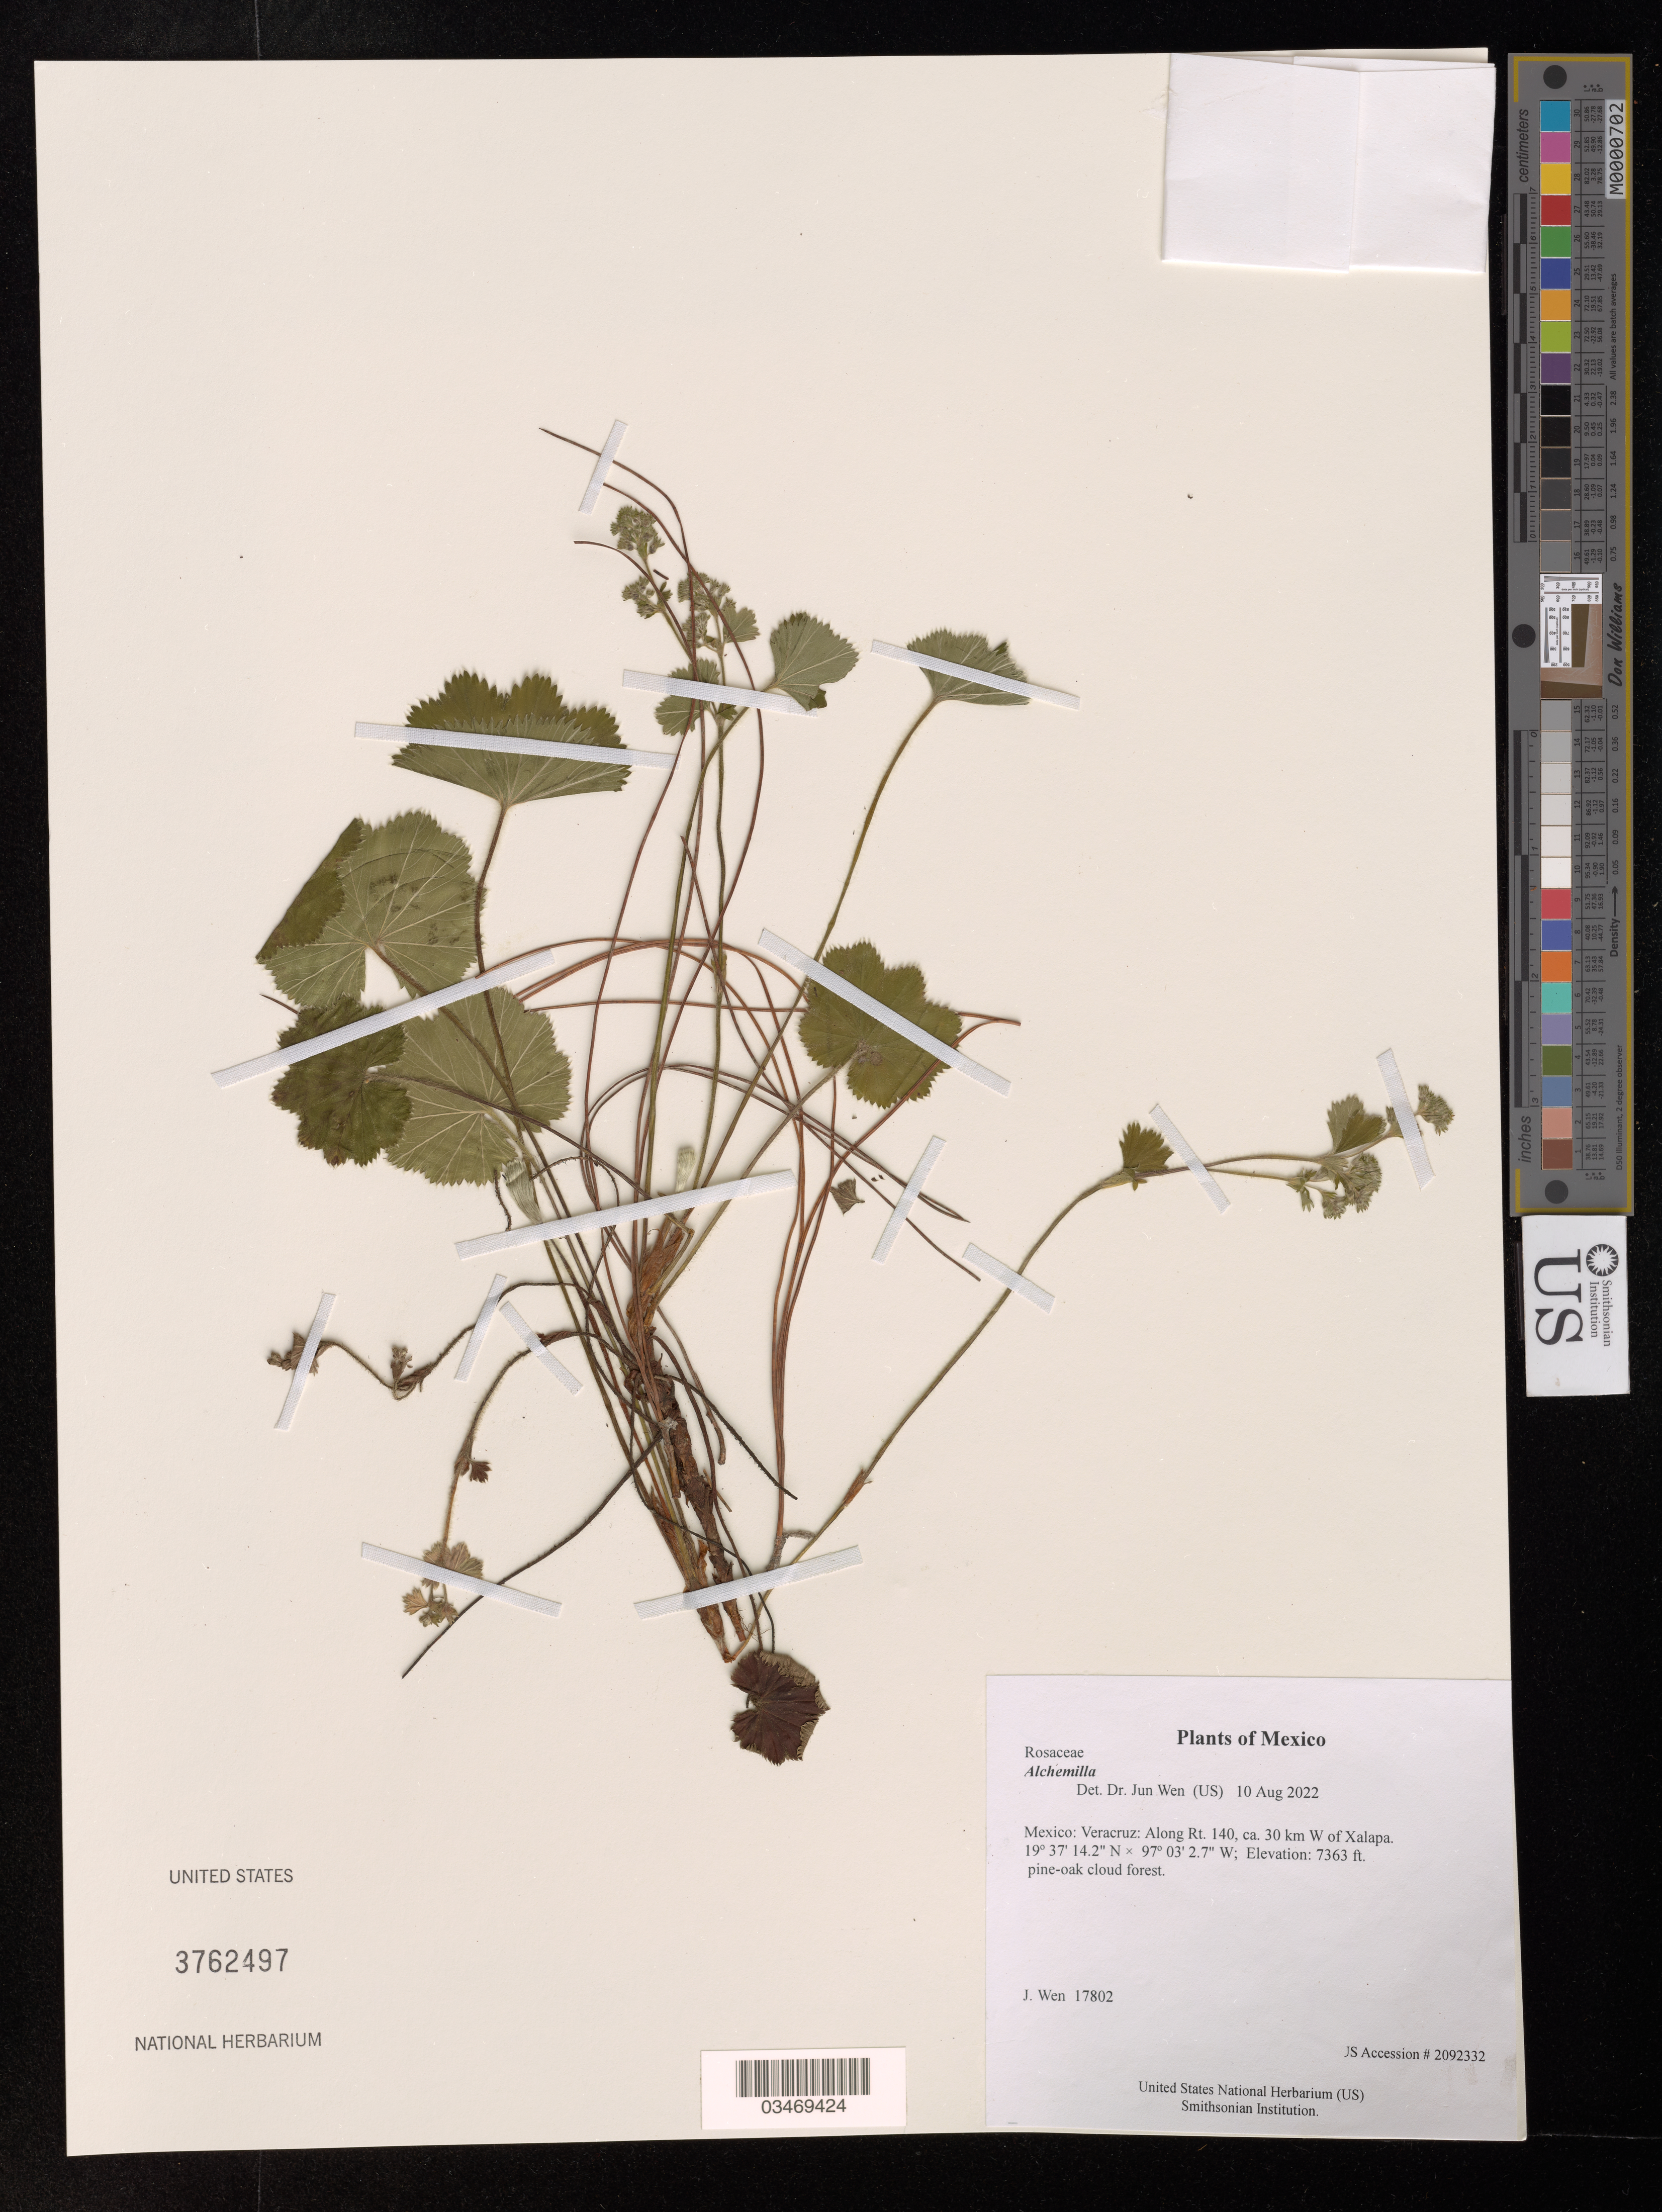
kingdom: Plantae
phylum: Tracheophyta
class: Magnoliopsida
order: Rosales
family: Rosaceae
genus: Alchemilla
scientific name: Alchemilla sp.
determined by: Wen, Jun, (BOT), Smithsonian Institution - National Museum of Natural History (UNITED STATES)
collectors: J. Wen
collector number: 17802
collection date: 2022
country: Mexico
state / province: Veracruz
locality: Along Rt. 140, ca. 30 km W of Xalapa.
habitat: pine-oak cloud forest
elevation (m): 2244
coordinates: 19 37.237 N, 97 03.045 W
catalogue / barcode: US 3762497